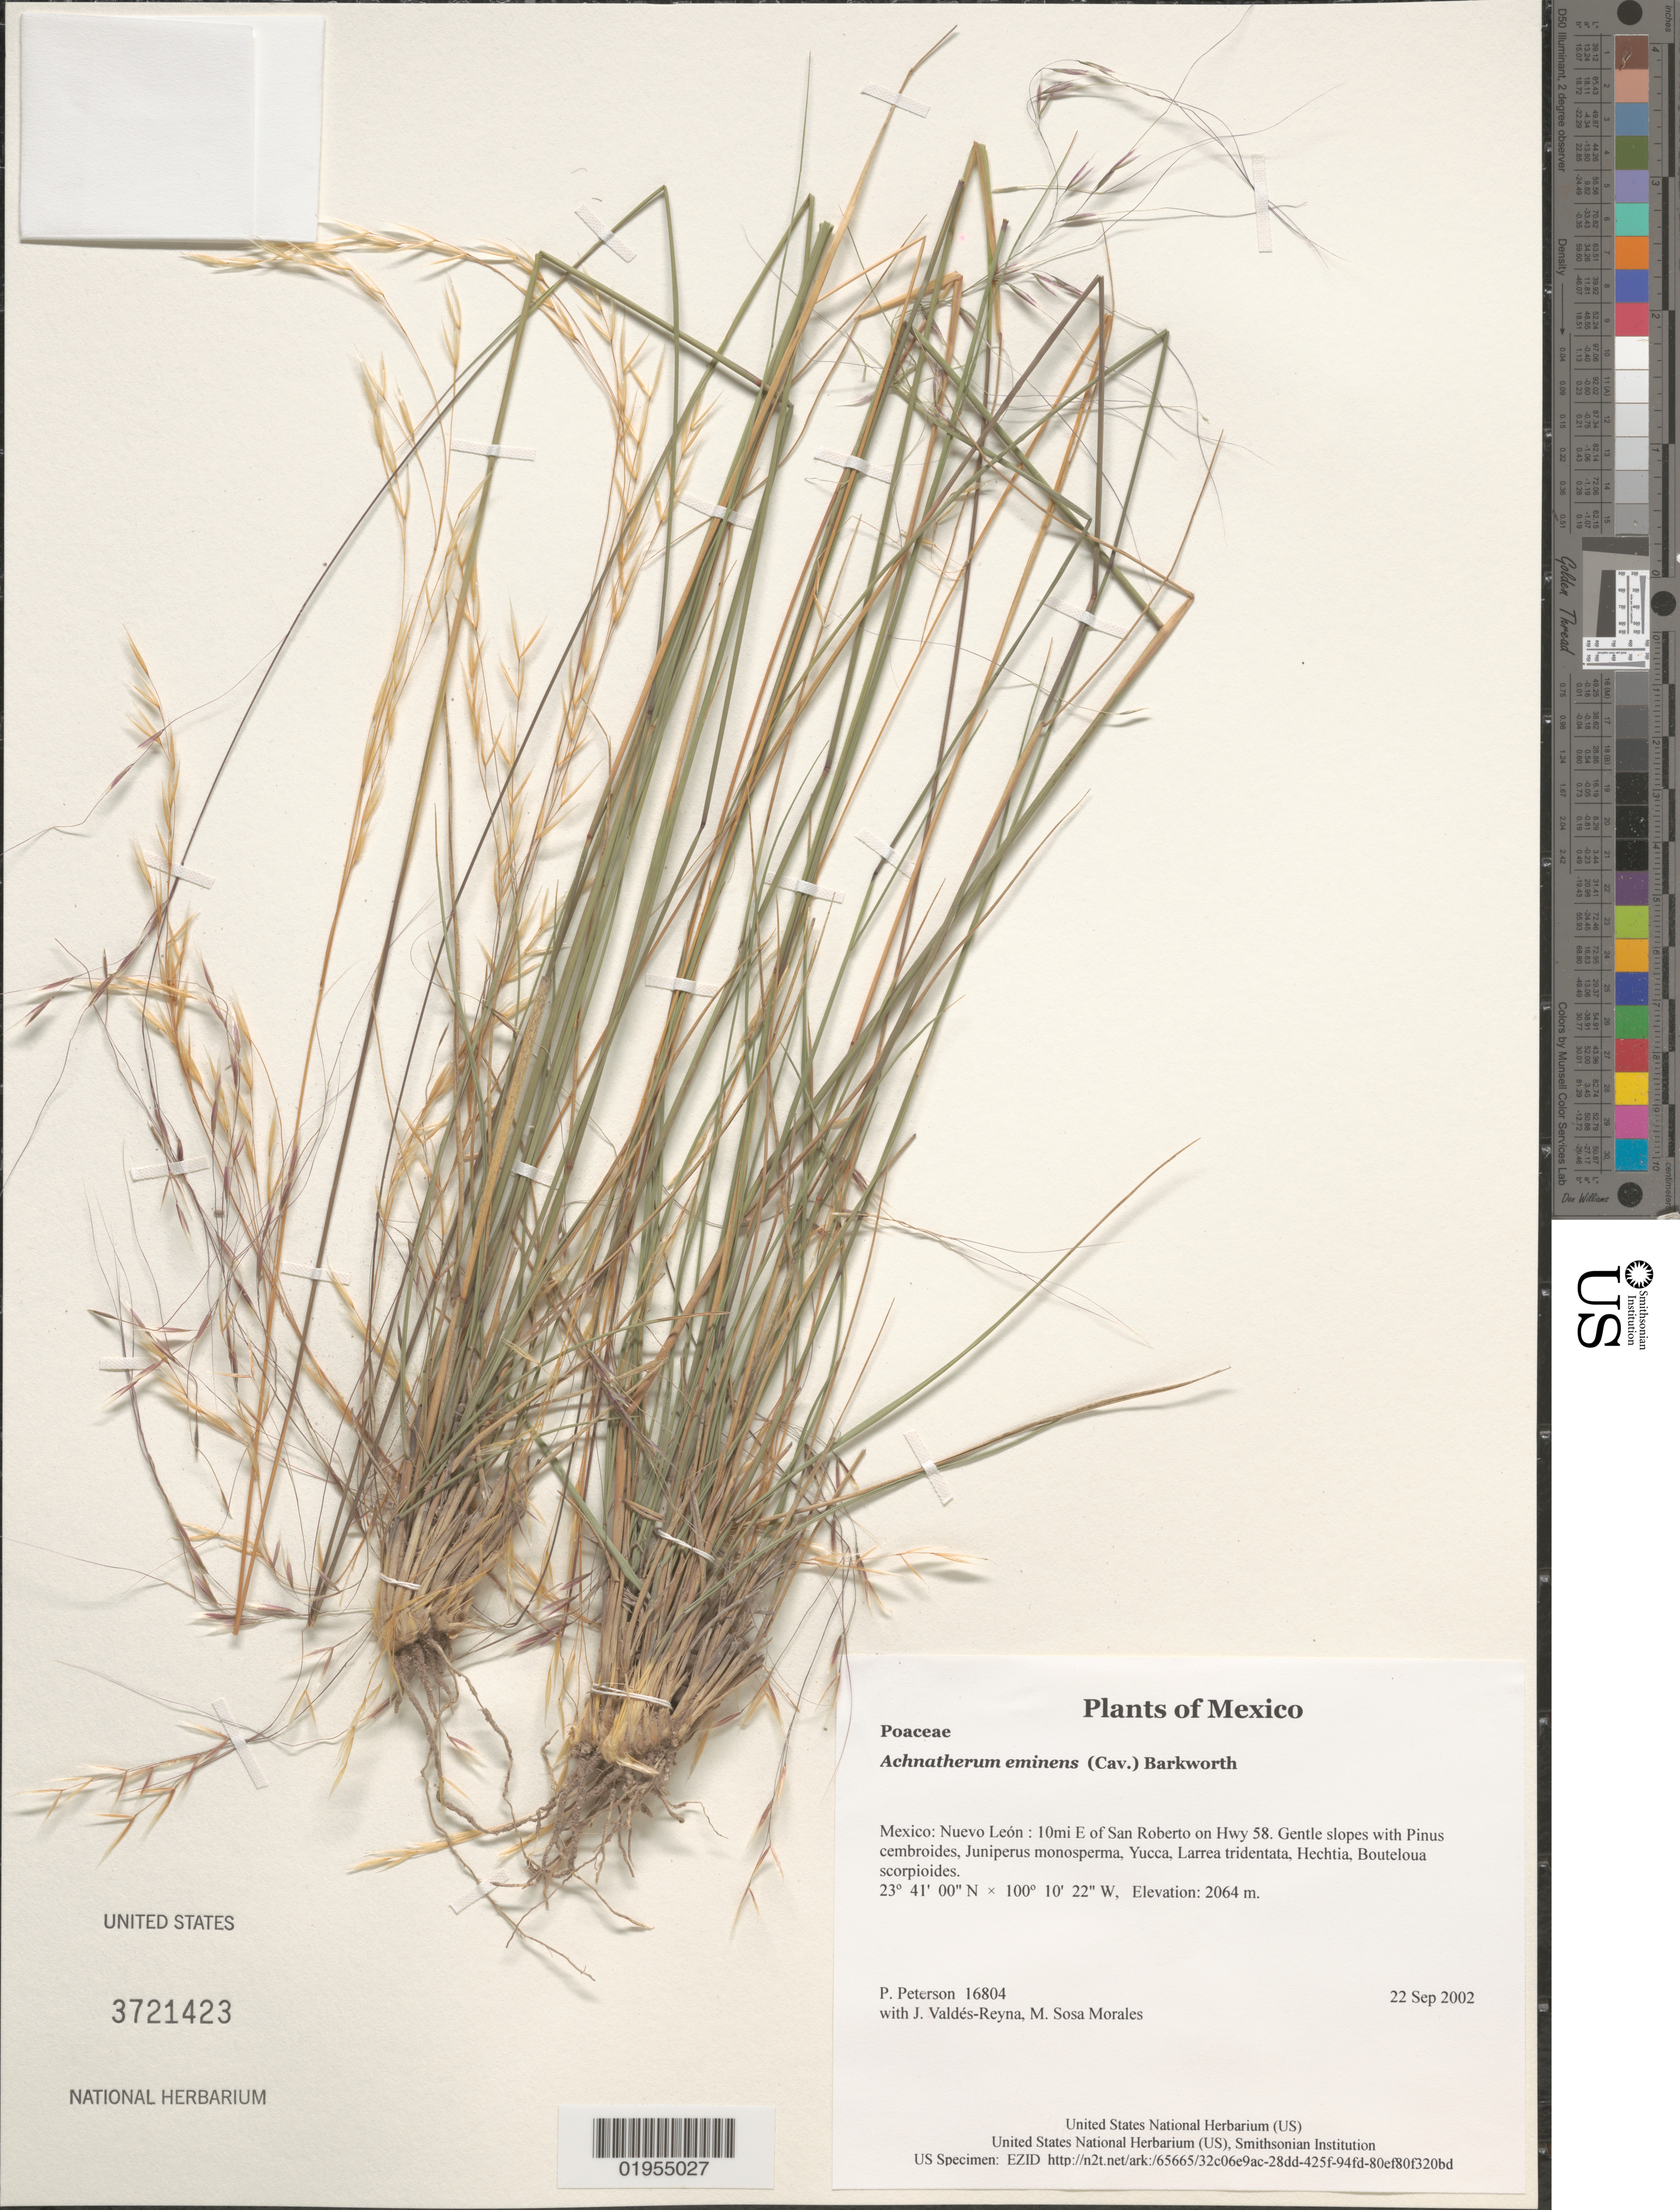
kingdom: Plantae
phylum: Tracheophyta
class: Liliopsida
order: Poales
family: Poaceae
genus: Achnatherum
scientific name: Achnatherum eminens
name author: (Cav.) Barkworth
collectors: P. M. Peterson, J. Valdés-Reyna & M. Sosa Morales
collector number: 16804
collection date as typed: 22 Sep 2002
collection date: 2002-09-22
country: Mexico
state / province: Nuevo León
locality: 10mi E of San Roberto on Hwy 58. Gentle slopes with Pinus cembroides, Juniperus monosperma, Yucca, Larrea tridentata, Hechtia, Bouteloua scorpioides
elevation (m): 2064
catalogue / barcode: US 3721423